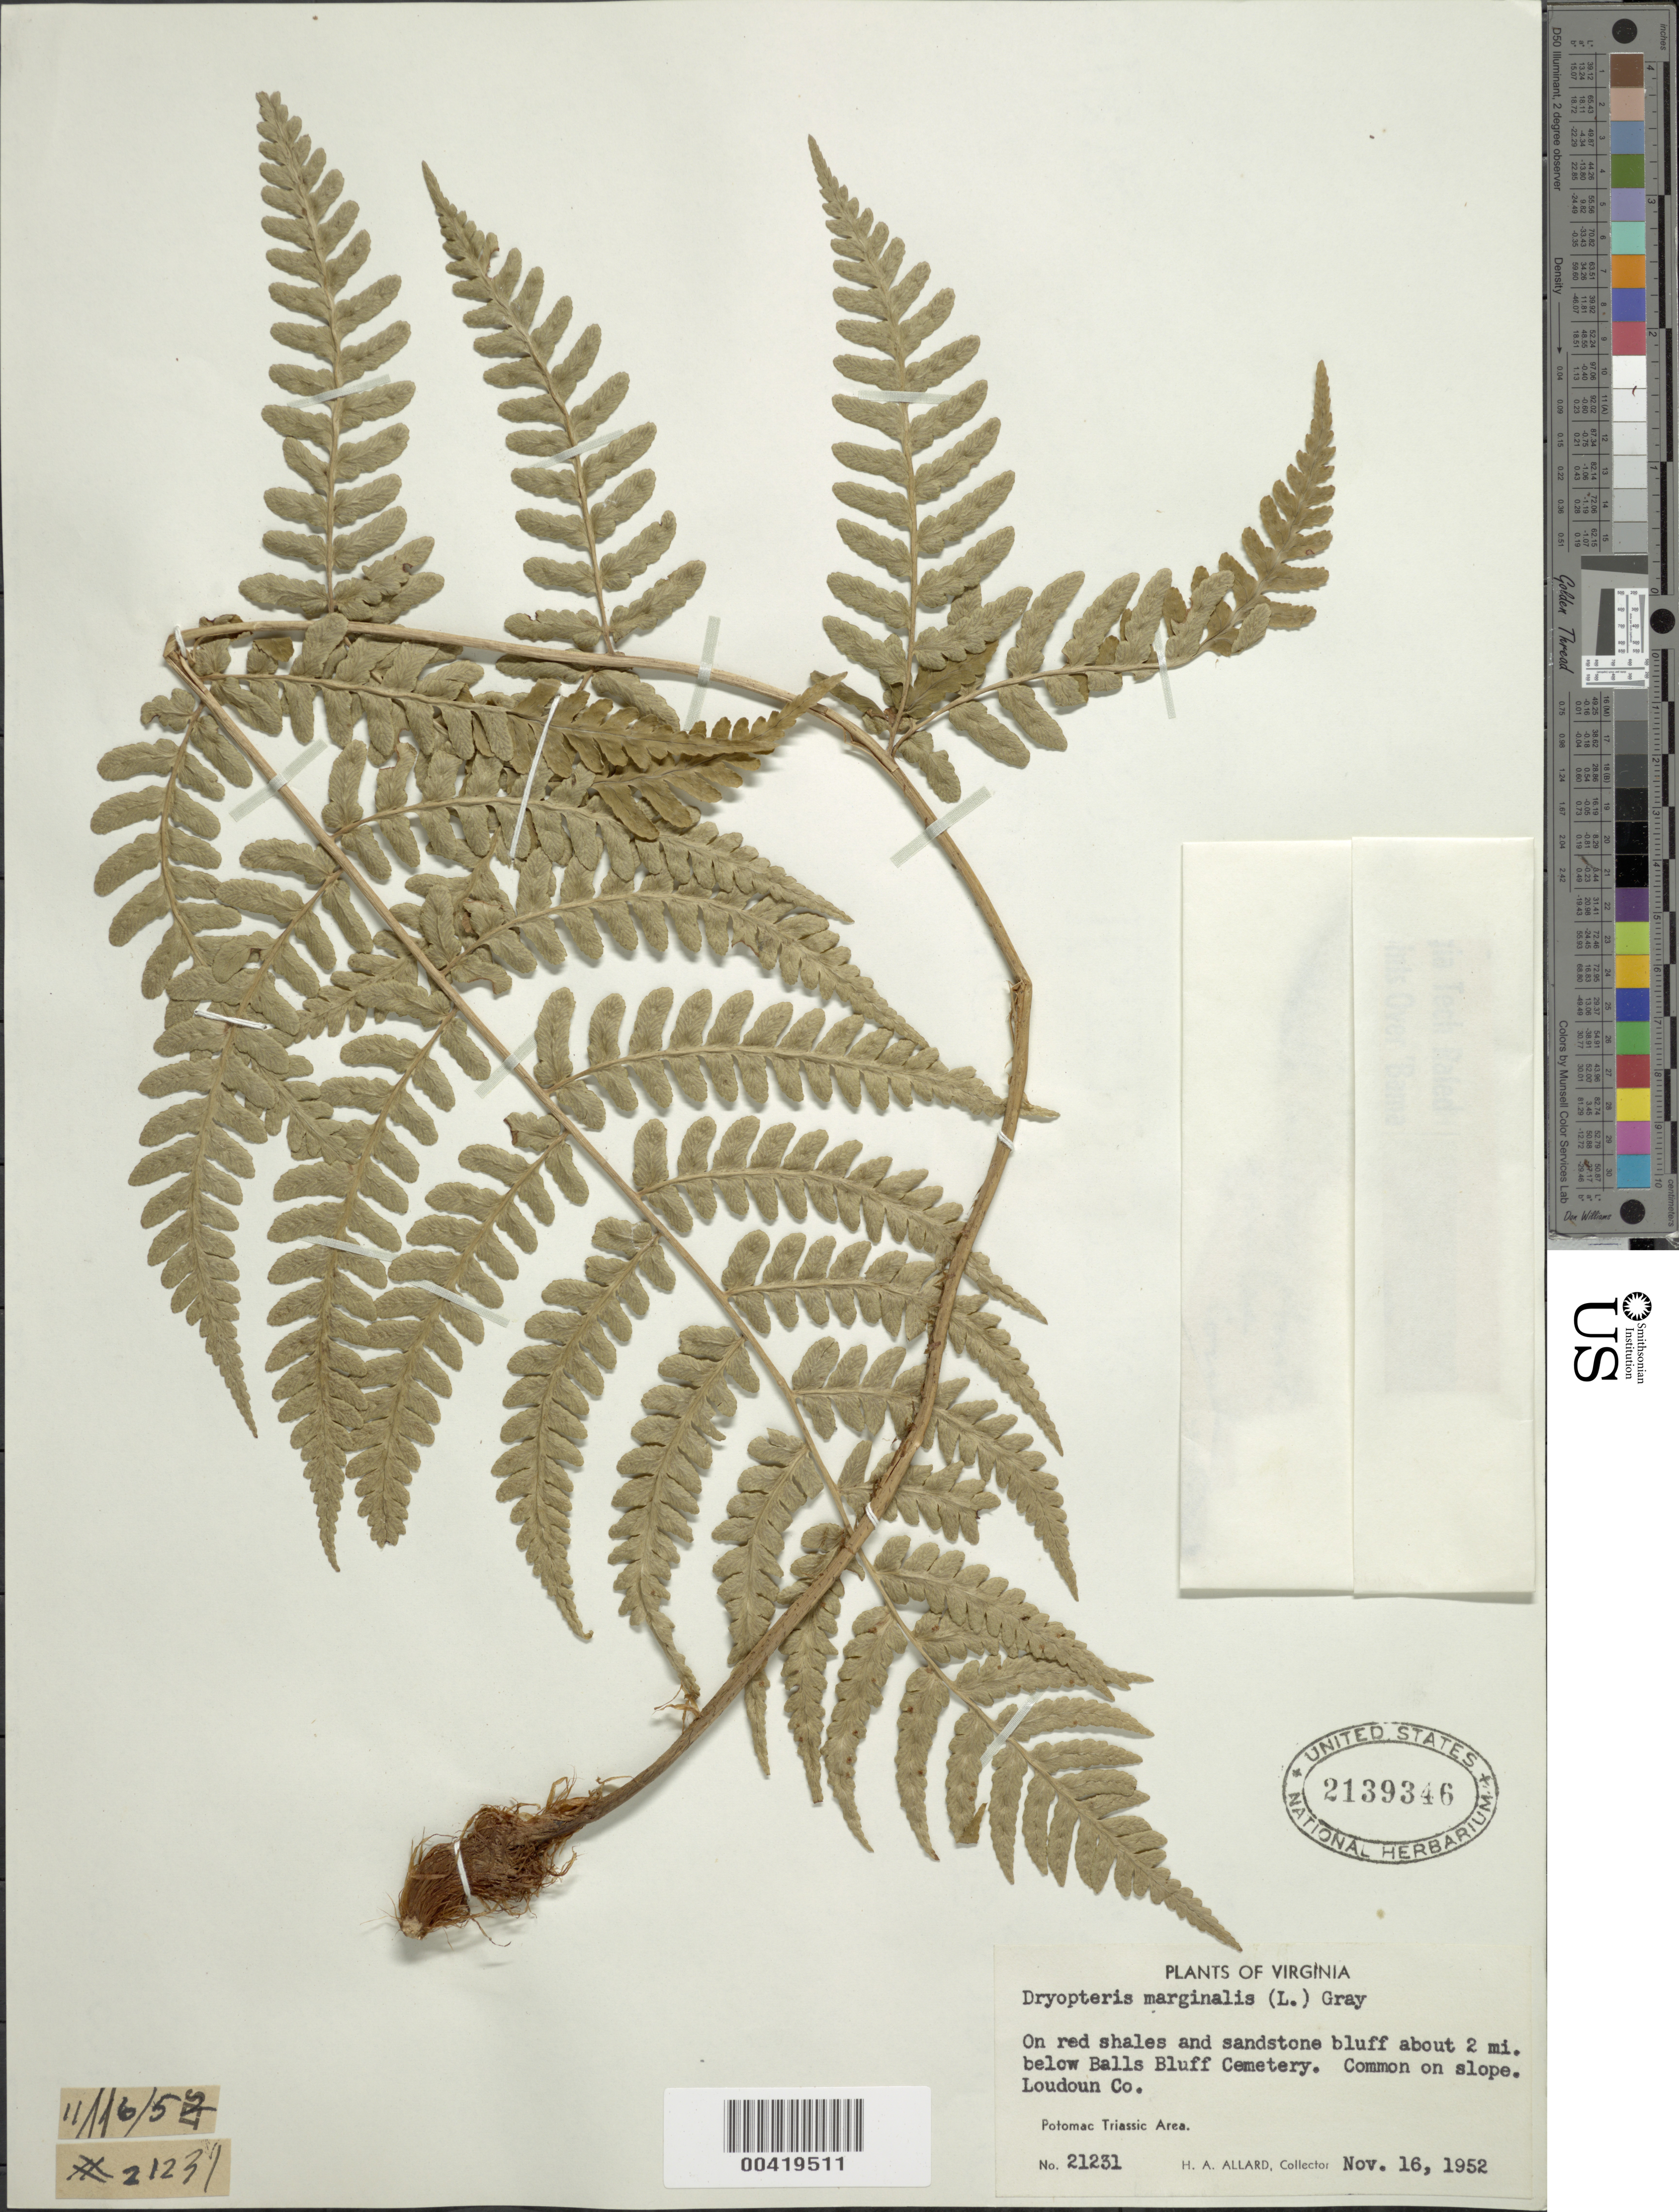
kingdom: Plantae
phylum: Tracheophyta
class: Polypodiopsida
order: Polypodiales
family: Dryopteridaceae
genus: Dryopteris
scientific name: Dryopteris marginalis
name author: (L.) A. Gray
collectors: H. A. Allard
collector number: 21231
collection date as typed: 16 Nov 1952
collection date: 1952-11-16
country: United States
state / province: Virginia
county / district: Loudoun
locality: below Balls Bluff Cemetery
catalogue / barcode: US 2139346